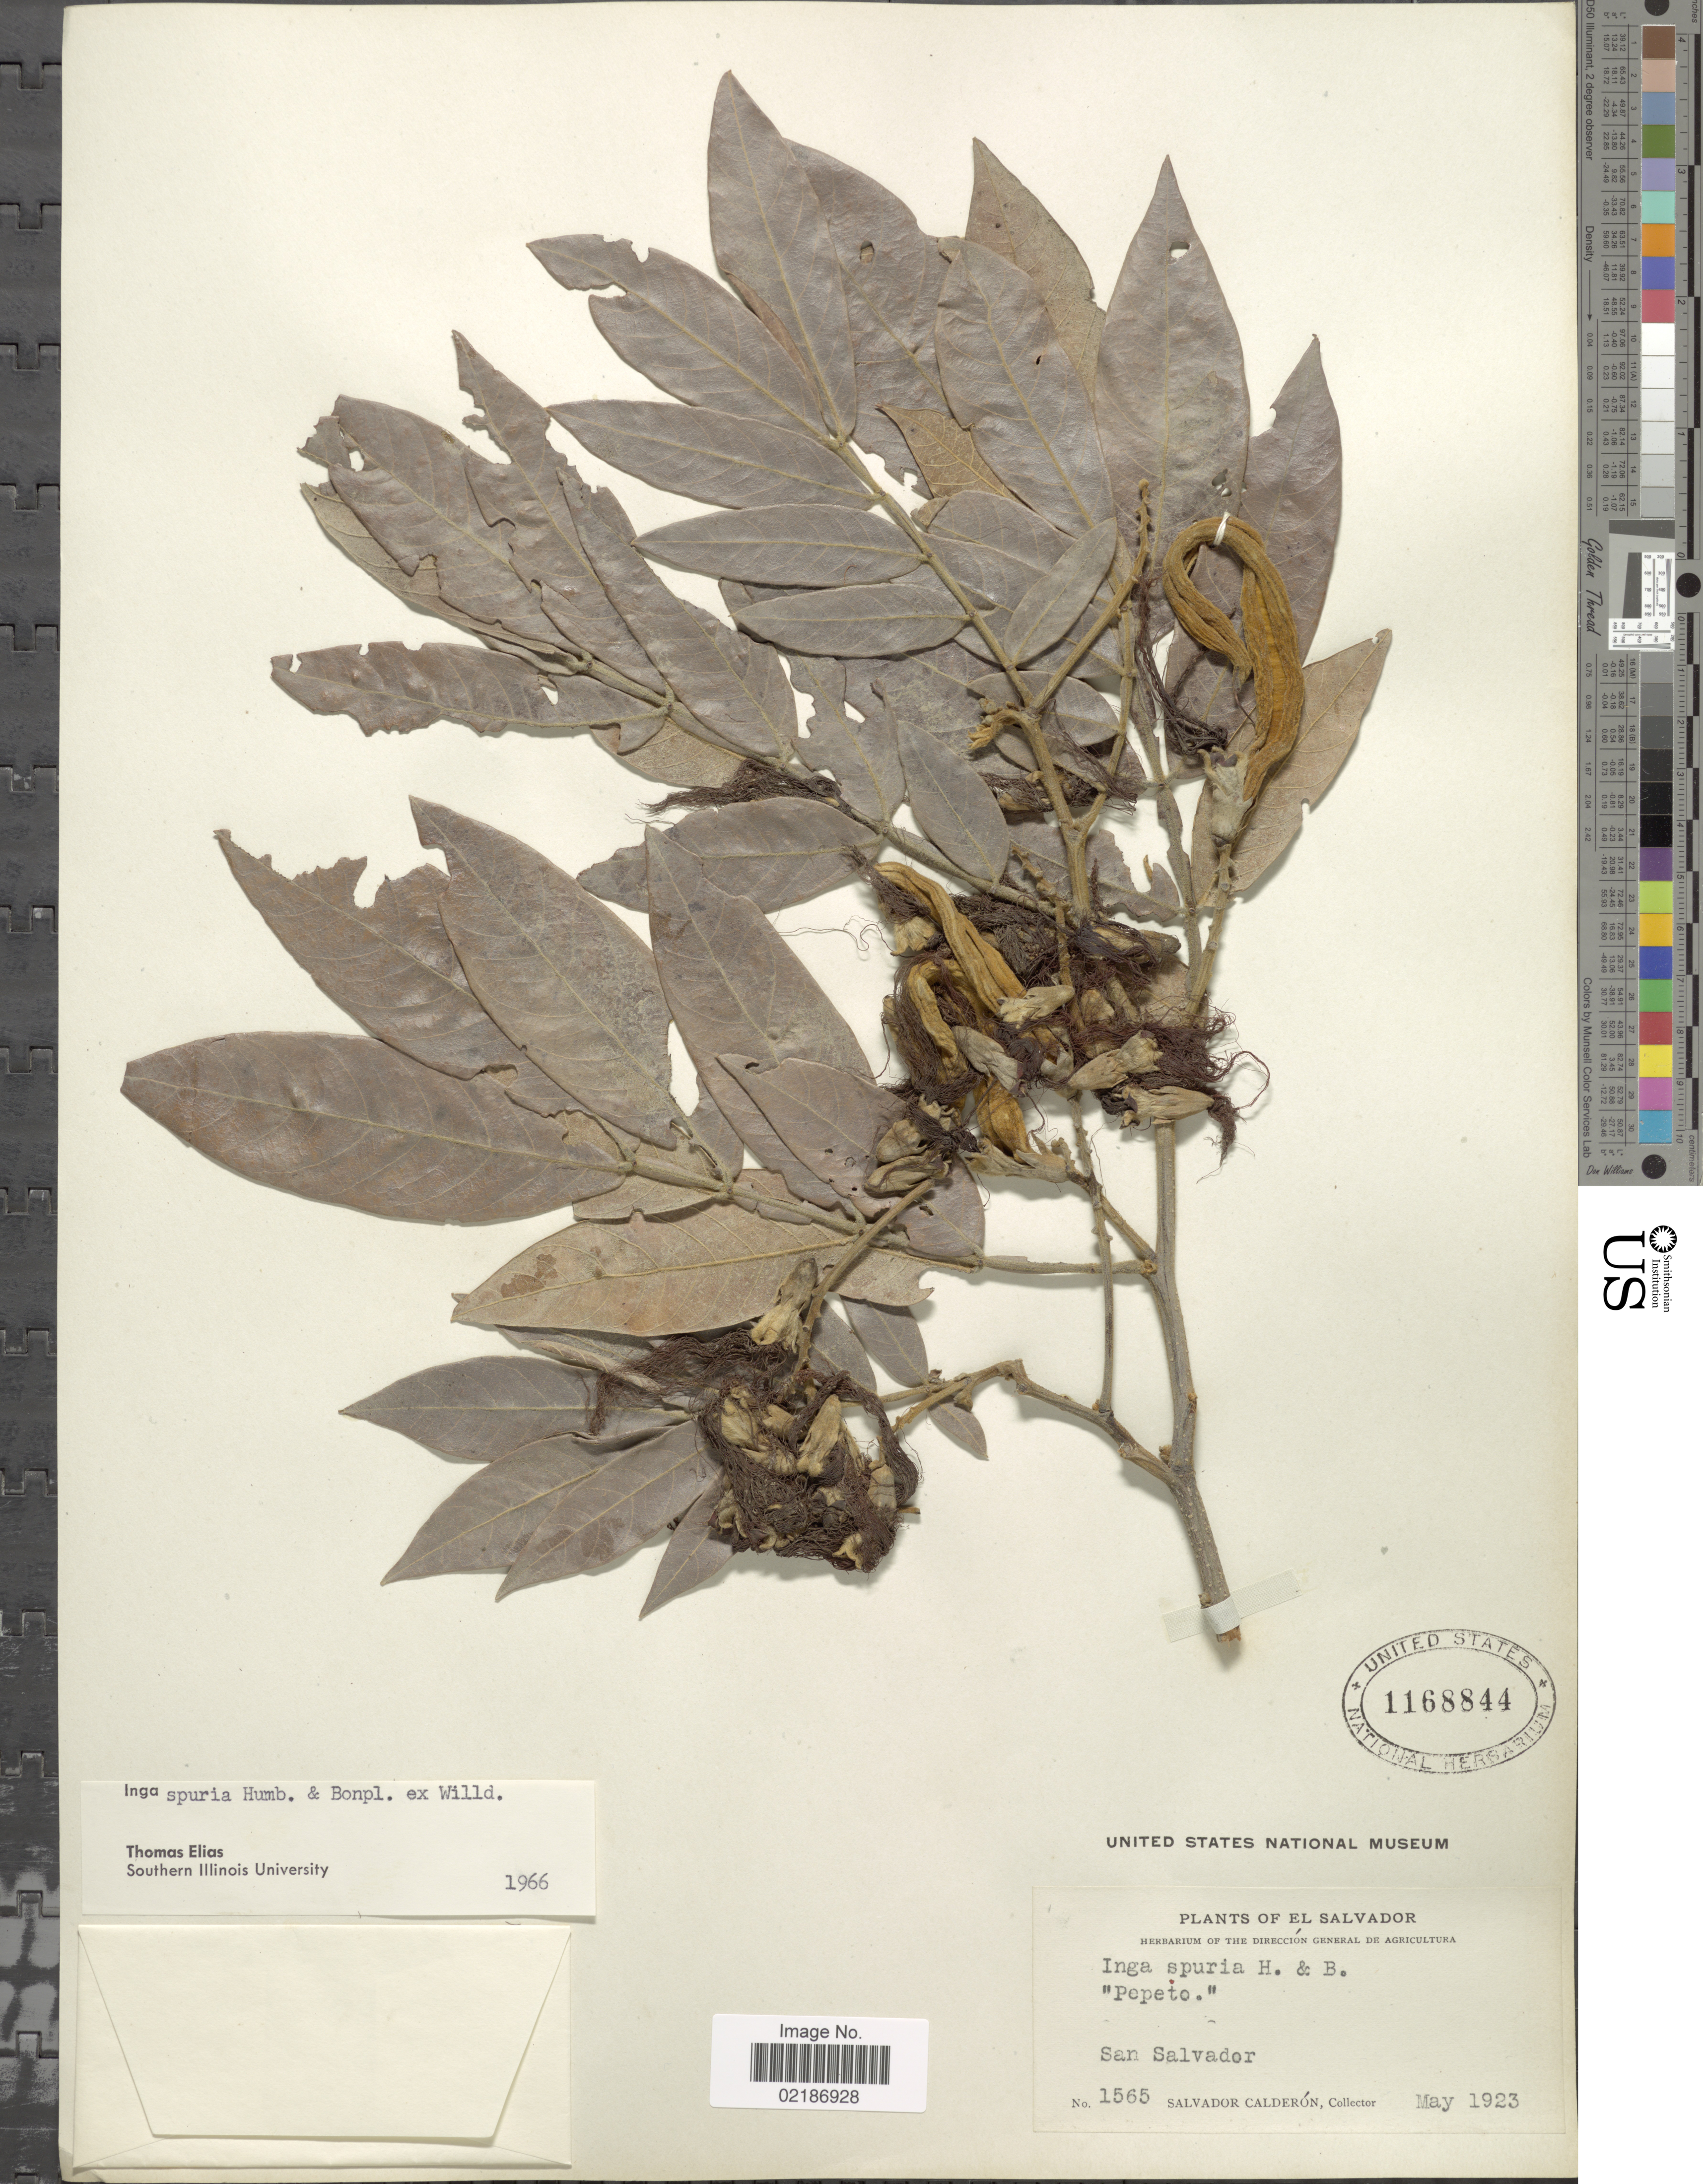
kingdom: Plantae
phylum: Tracheophyta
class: Magnoliopsida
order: Fabales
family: Fabaceae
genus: Inga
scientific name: Inga vera subsp. vera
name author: Willd.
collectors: S. Calderón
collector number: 1565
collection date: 1923-05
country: El Salvador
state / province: San Salvador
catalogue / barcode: US 1168844